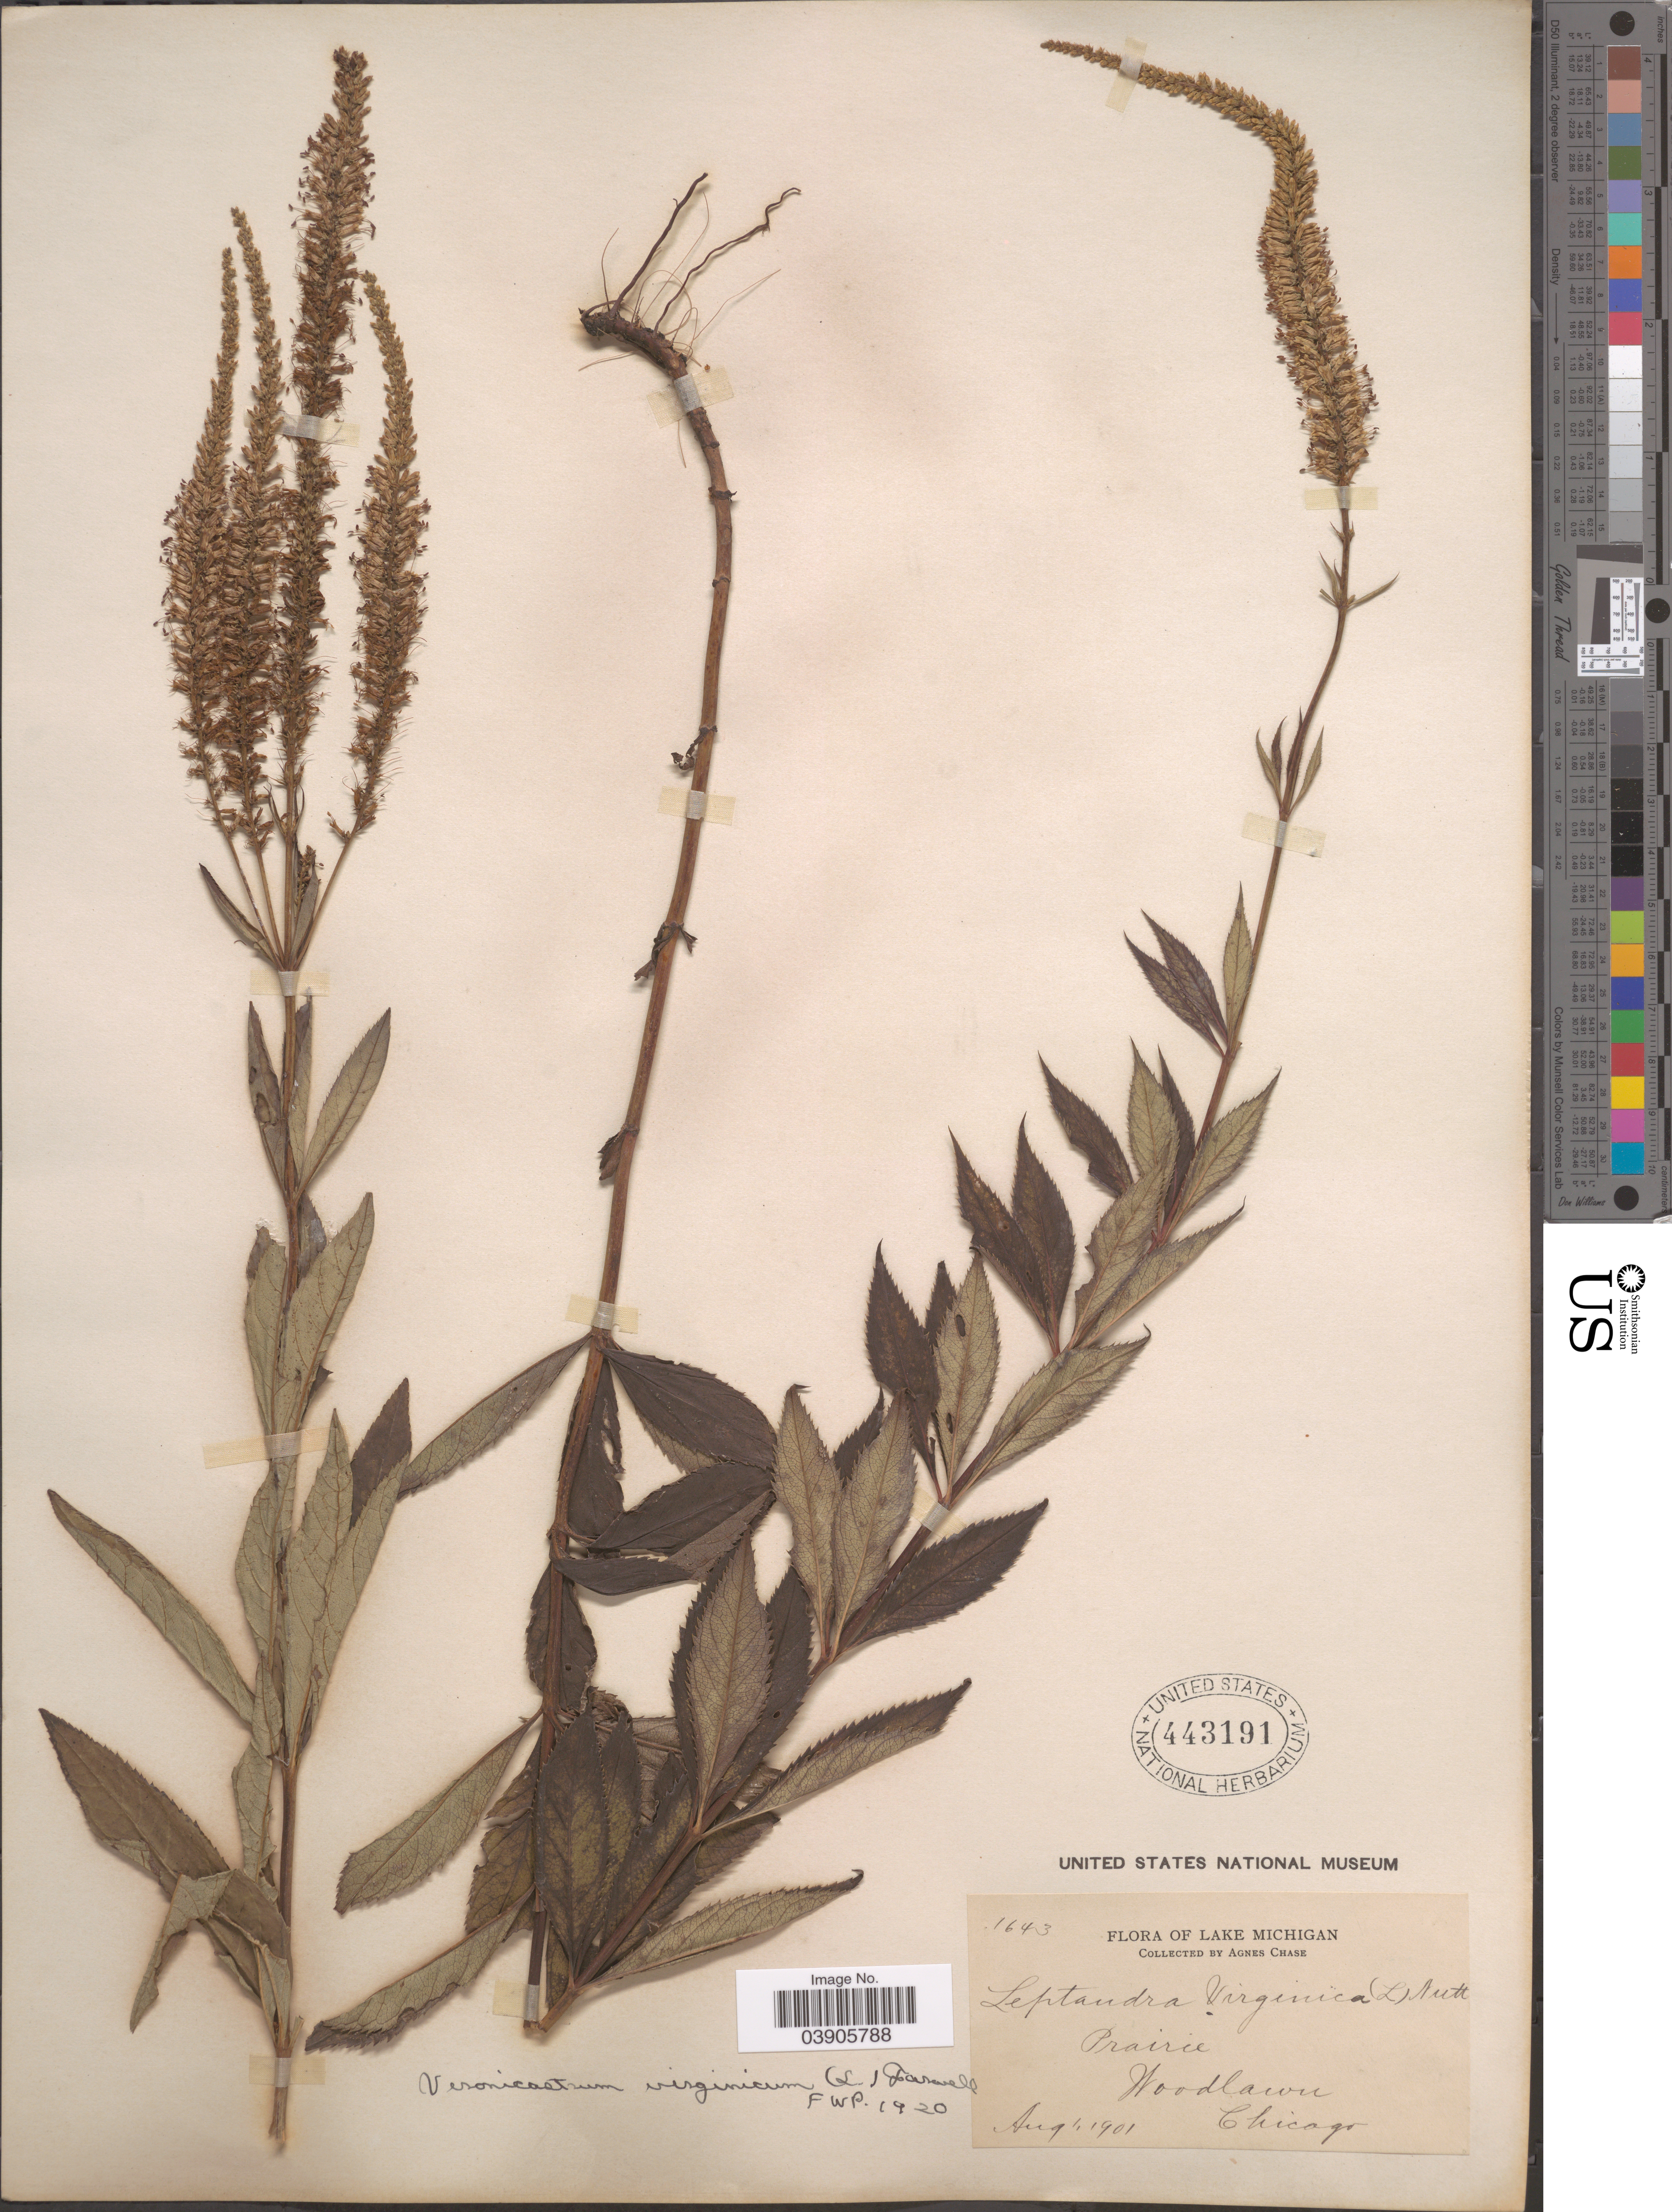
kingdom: Plantae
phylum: Tracheophyta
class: Magnoliopsida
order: Lamiales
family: Plantaginaceae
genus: Veronicastrum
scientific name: Veronicastrum virginicum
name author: (L.) Farw.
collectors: A. Chase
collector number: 1643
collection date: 1901-08-01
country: United States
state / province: Michigan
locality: Lake Michigan. Prairie. Woodlawn. Chicago.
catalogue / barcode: US 443191